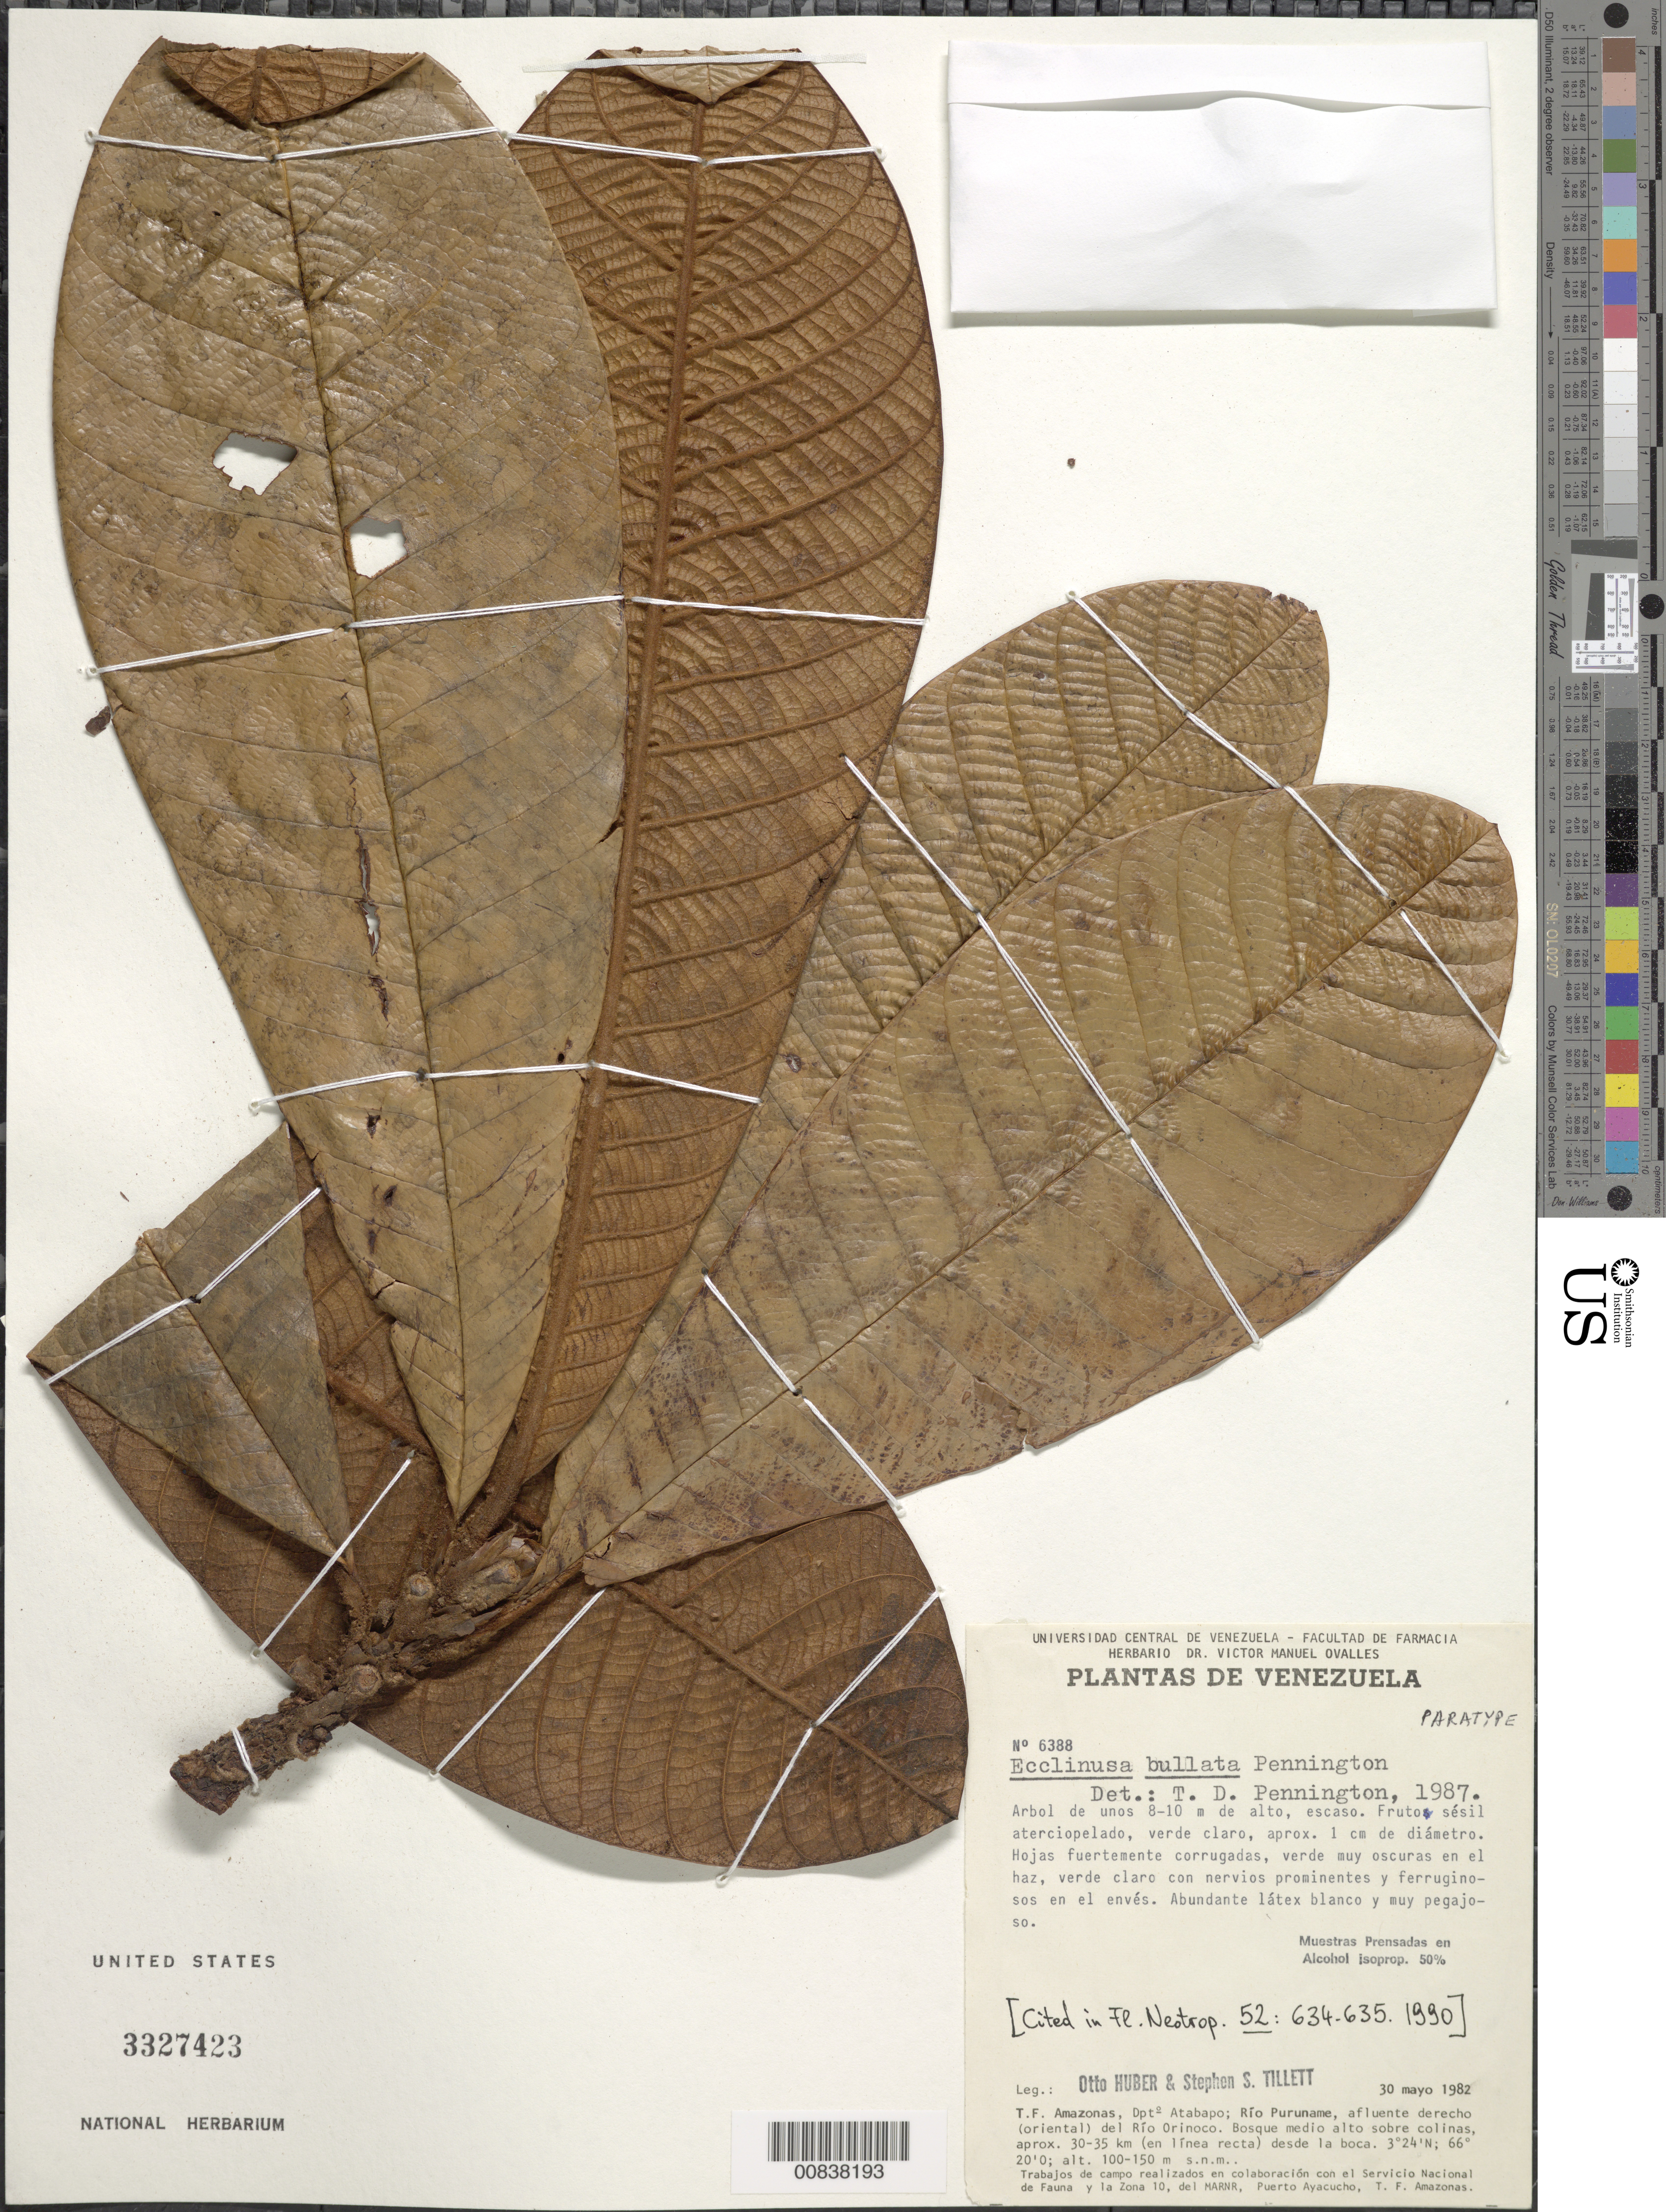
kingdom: Plantae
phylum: Tracheophyta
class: Magnoliopsida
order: Ericales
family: Sapotaceae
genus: Ecclinusa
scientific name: Ecclinusa bullata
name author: T.D. Penn.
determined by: Pennington, T. D., (K)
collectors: O. Huber & S. S. Tillett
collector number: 6388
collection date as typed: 30-May-82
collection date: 1982-05-30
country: Venezuela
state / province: Amazonas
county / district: Atabapo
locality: Río Puruname, afluente derecho (oriental) del Río Orinoco, ca 30-35 km desde la boca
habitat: Bosque medio alto sobre colinas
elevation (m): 100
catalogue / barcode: US 3327423